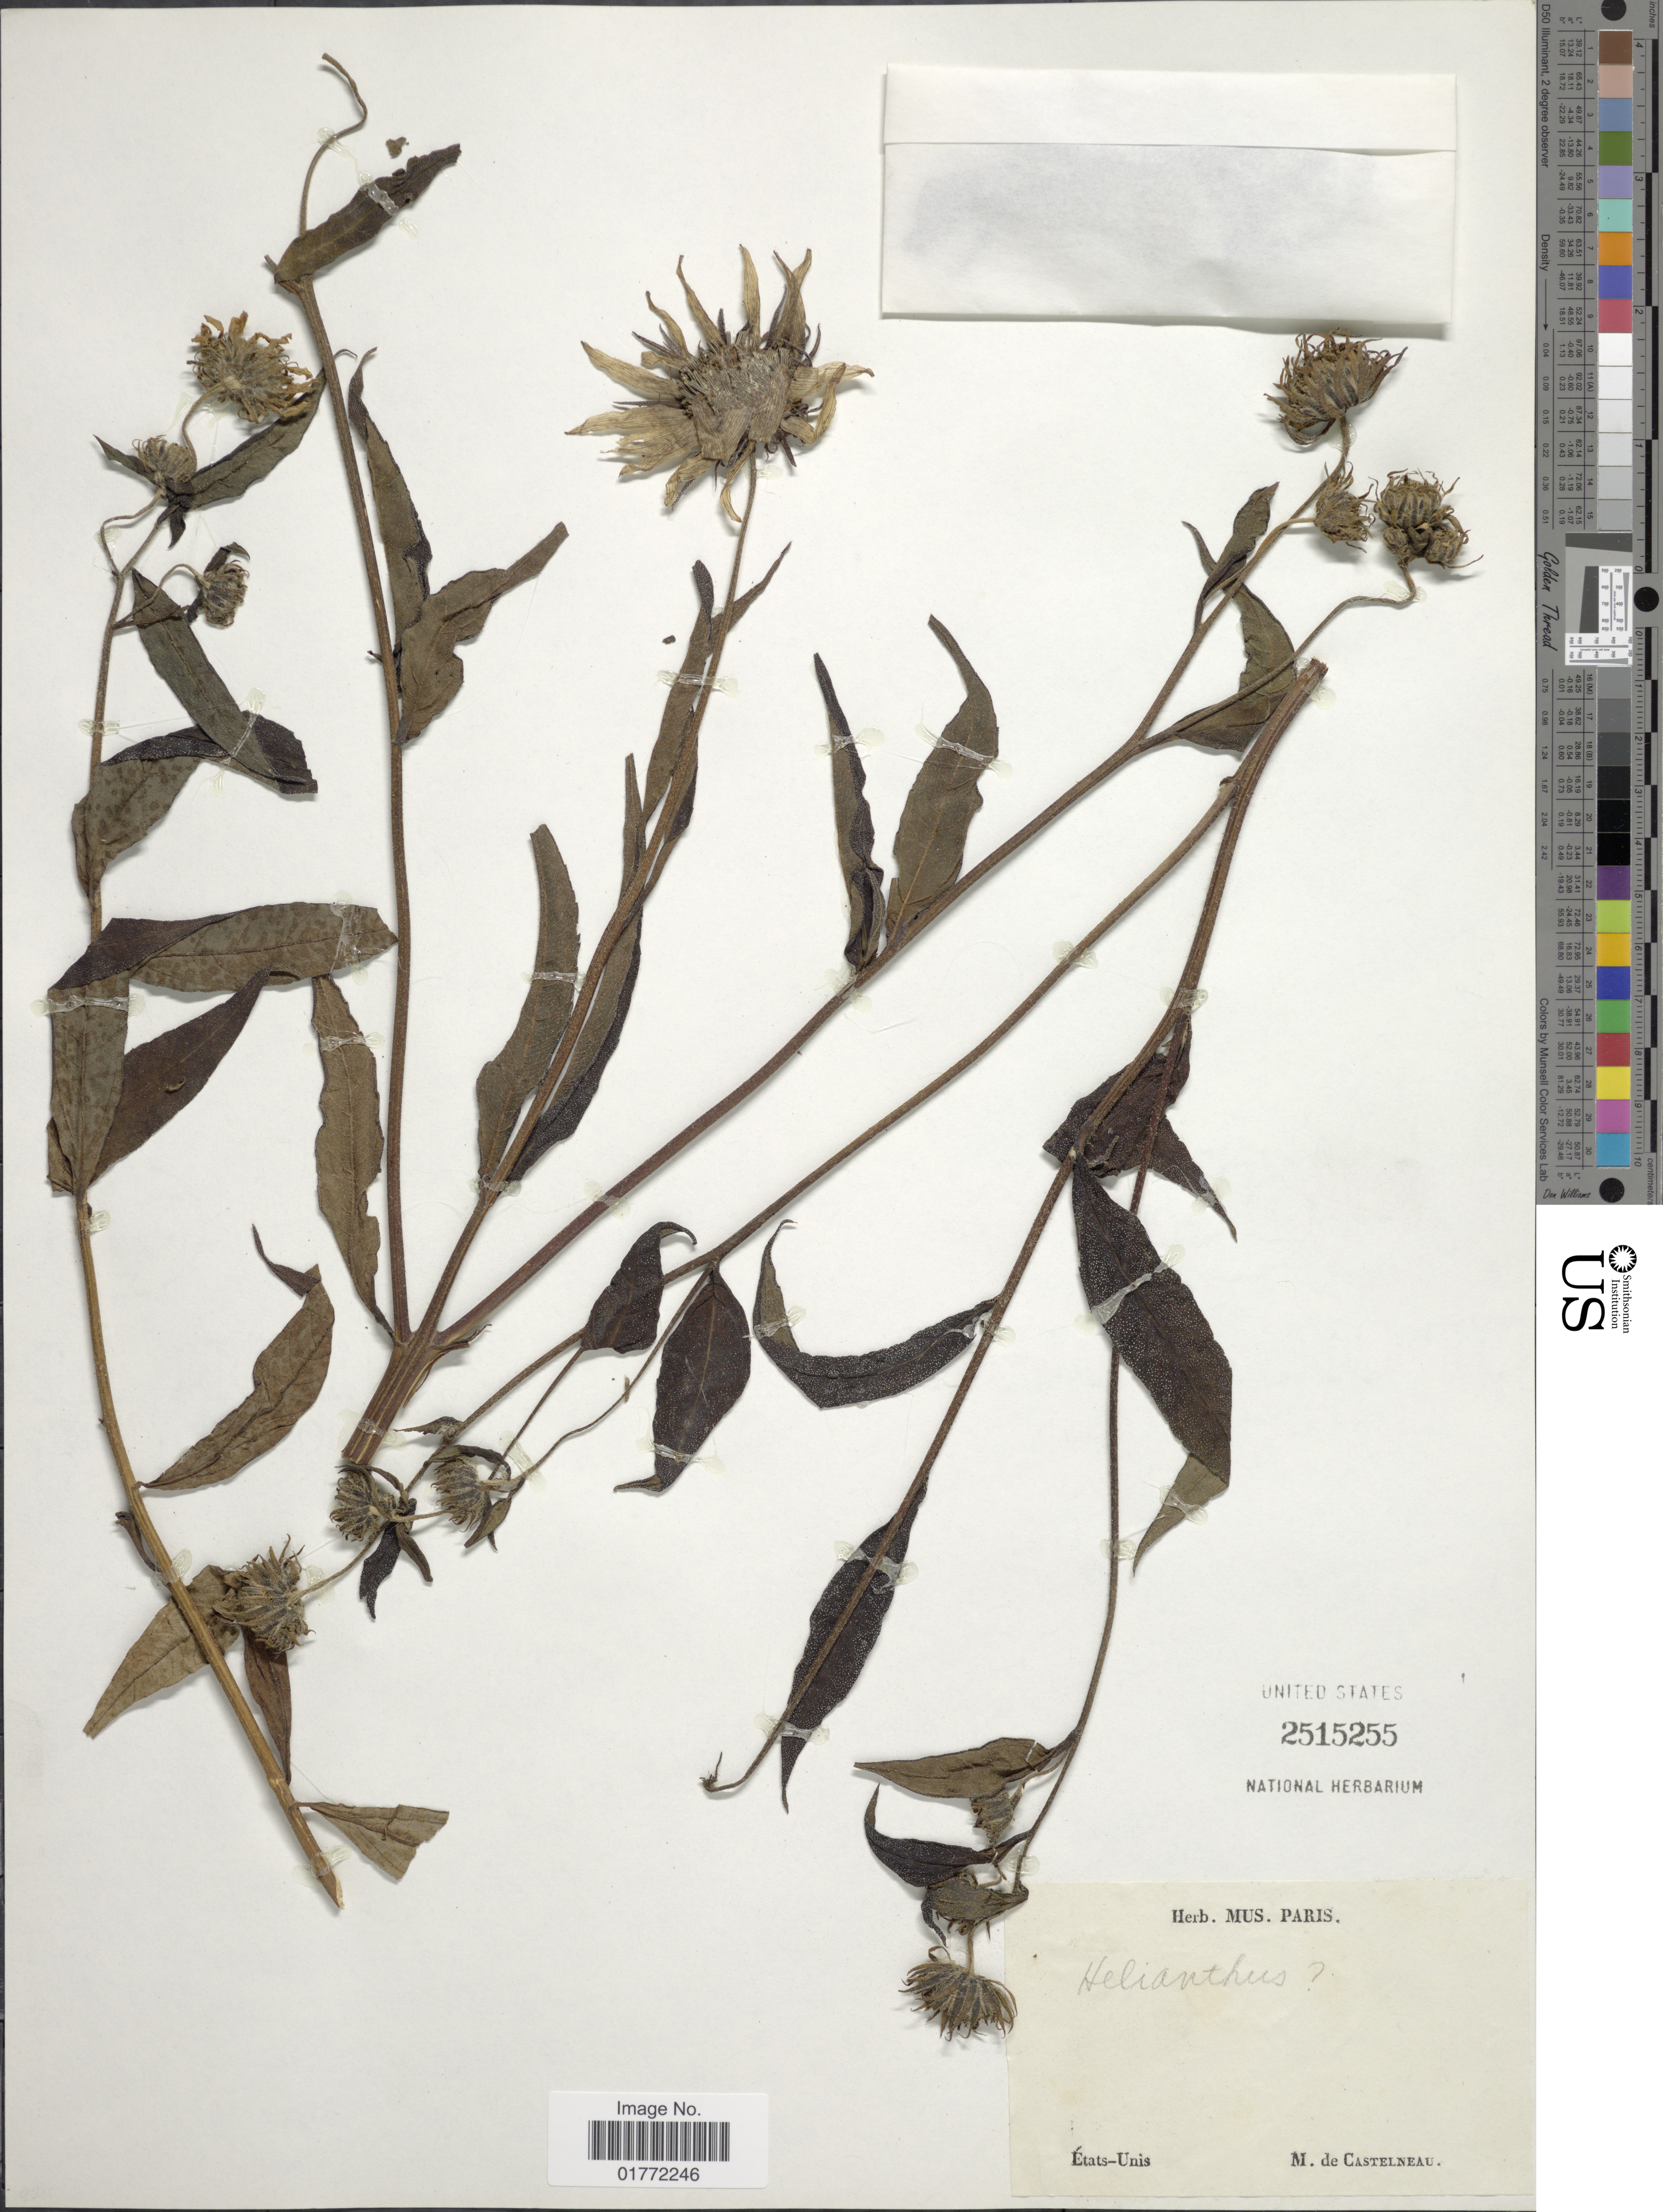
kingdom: Plantae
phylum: Tracheophyta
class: Magnoliopsida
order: Asterales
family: Asteraceae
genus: Helianthus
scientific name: Helianthus annuus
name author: L.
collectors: M. de Castelneau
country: United States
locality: Etats-Unis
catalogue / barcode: US 2515255